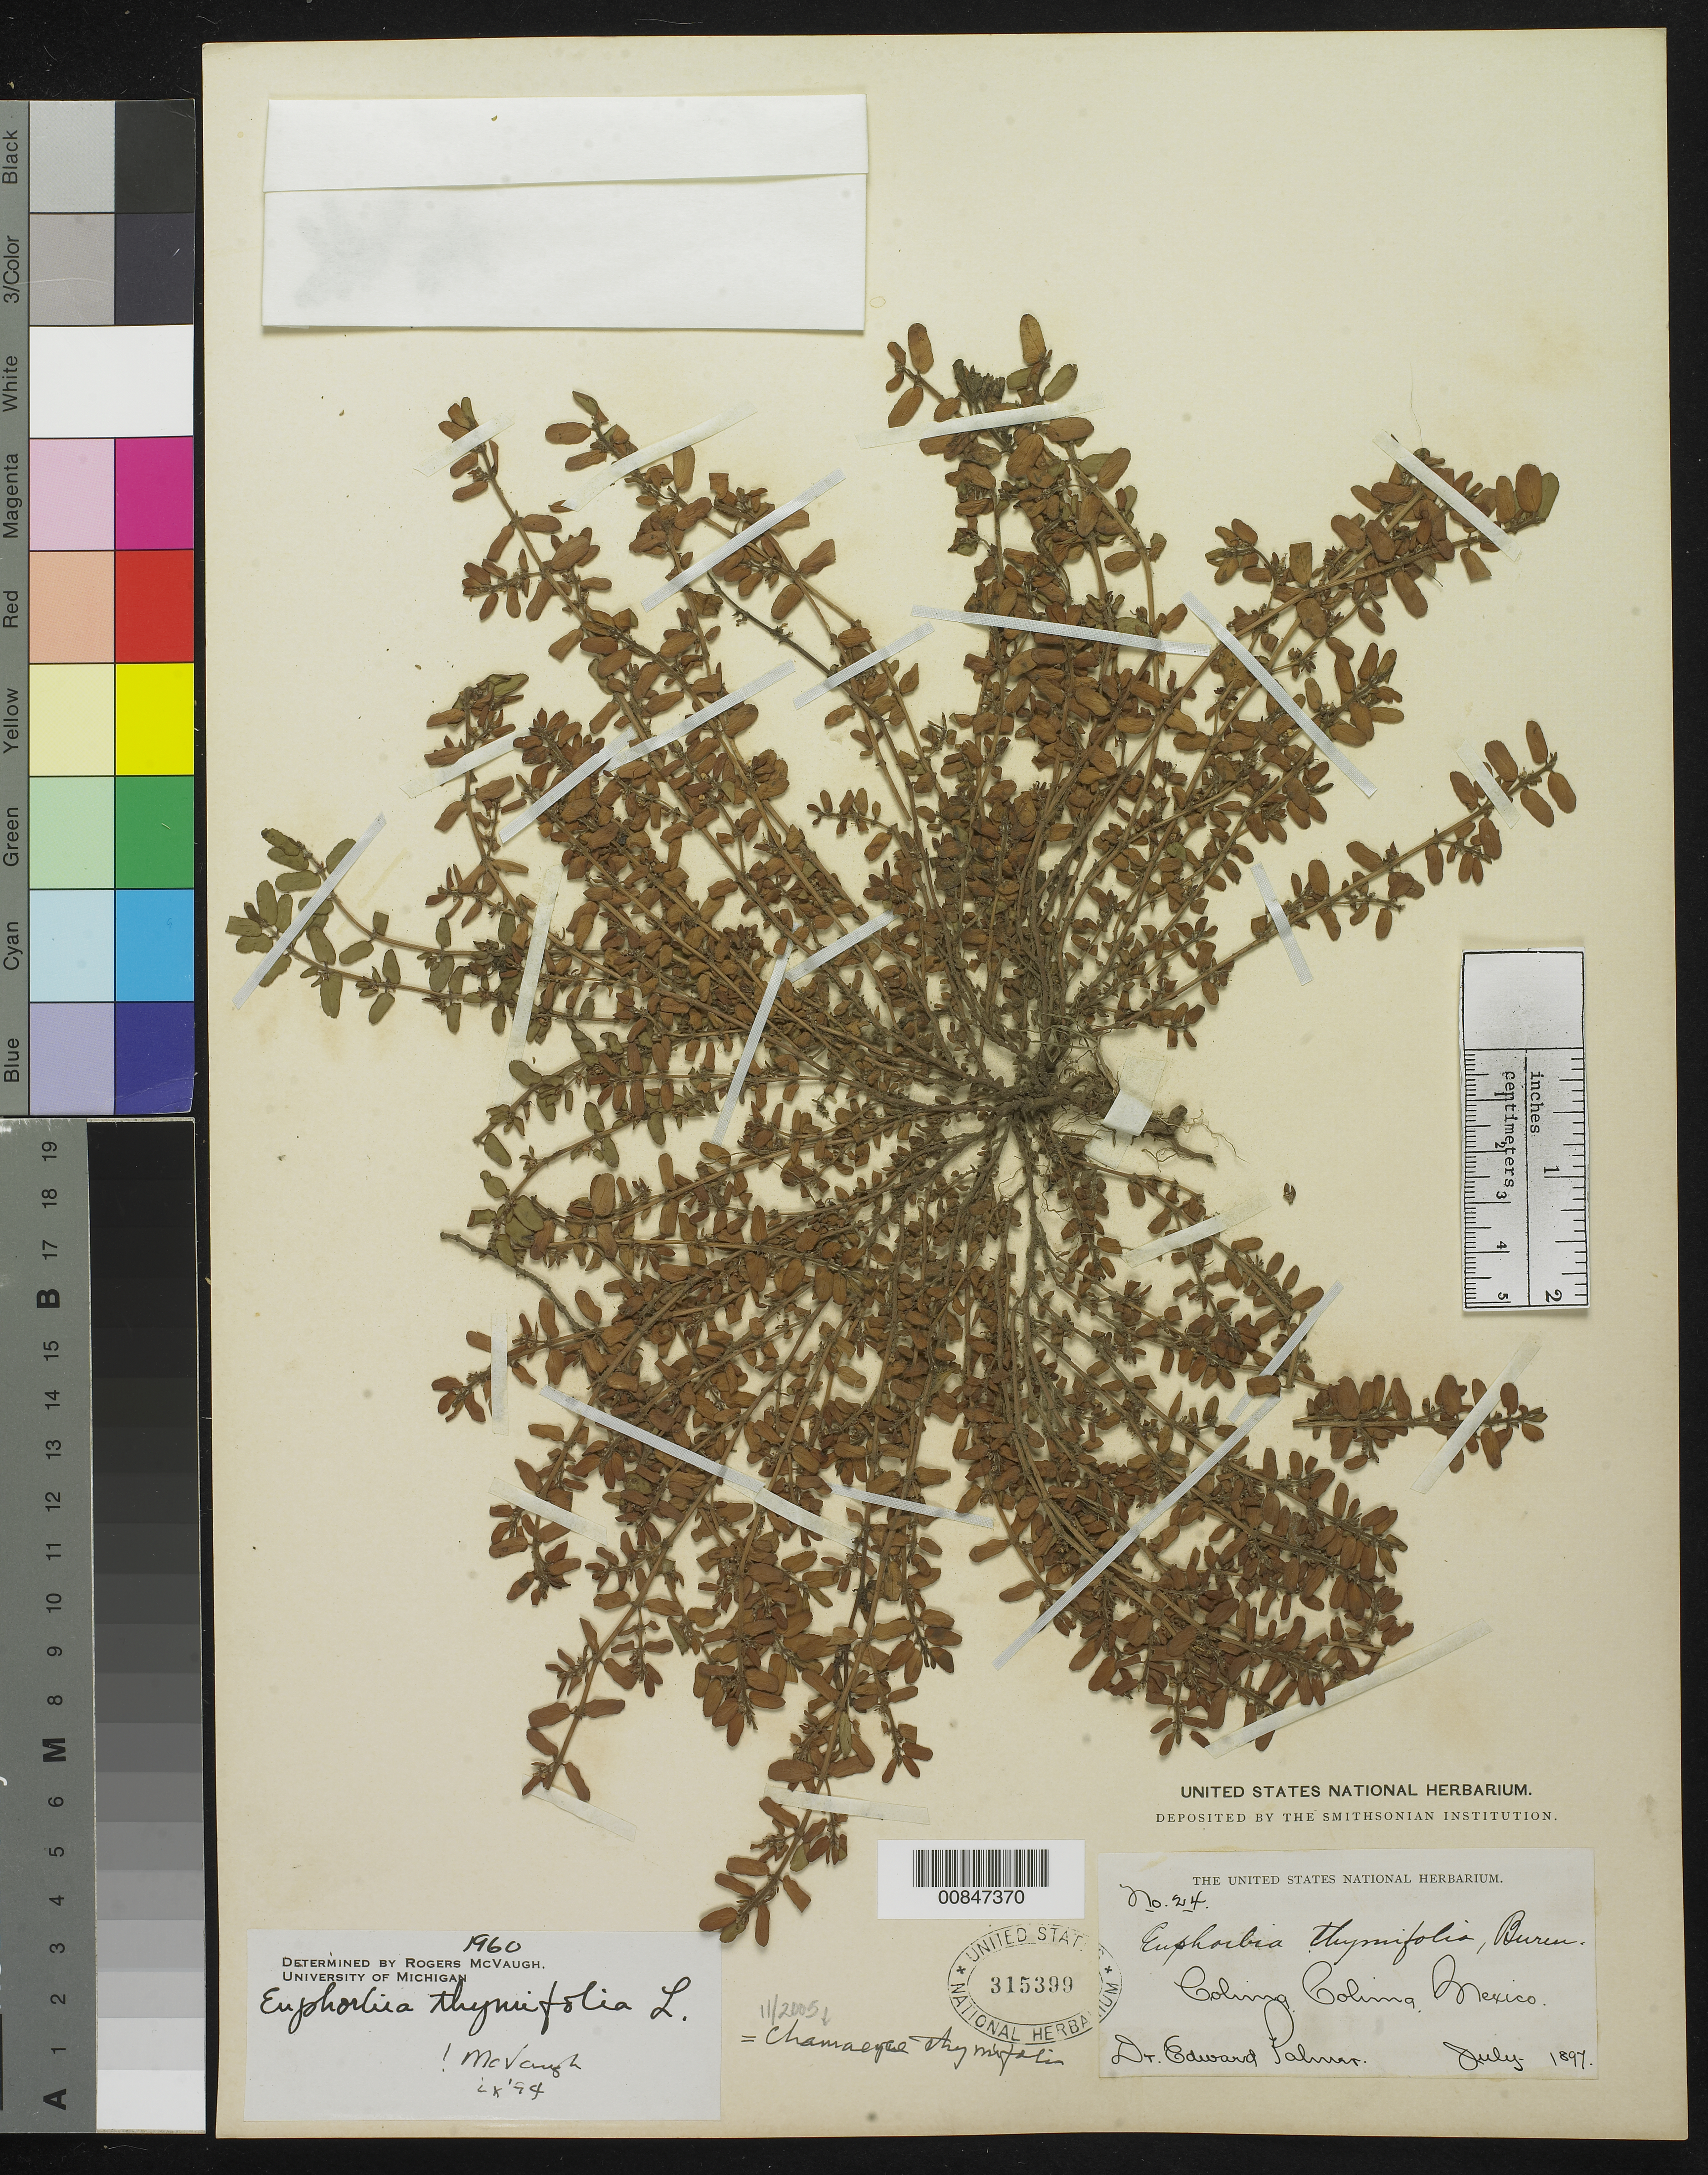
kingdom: Plantae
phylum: Tracheophyta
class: Magnoliopsida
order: Malpighiales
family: Euphorbiaceae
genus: Euphorbia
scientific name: Euphorbia thymifolia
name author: L.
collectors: E. Palmer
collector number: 24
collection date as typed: Jul 1897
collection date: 1897-07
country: Mexico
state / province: Colima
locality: Colima, Colima.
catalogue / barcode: US 315399